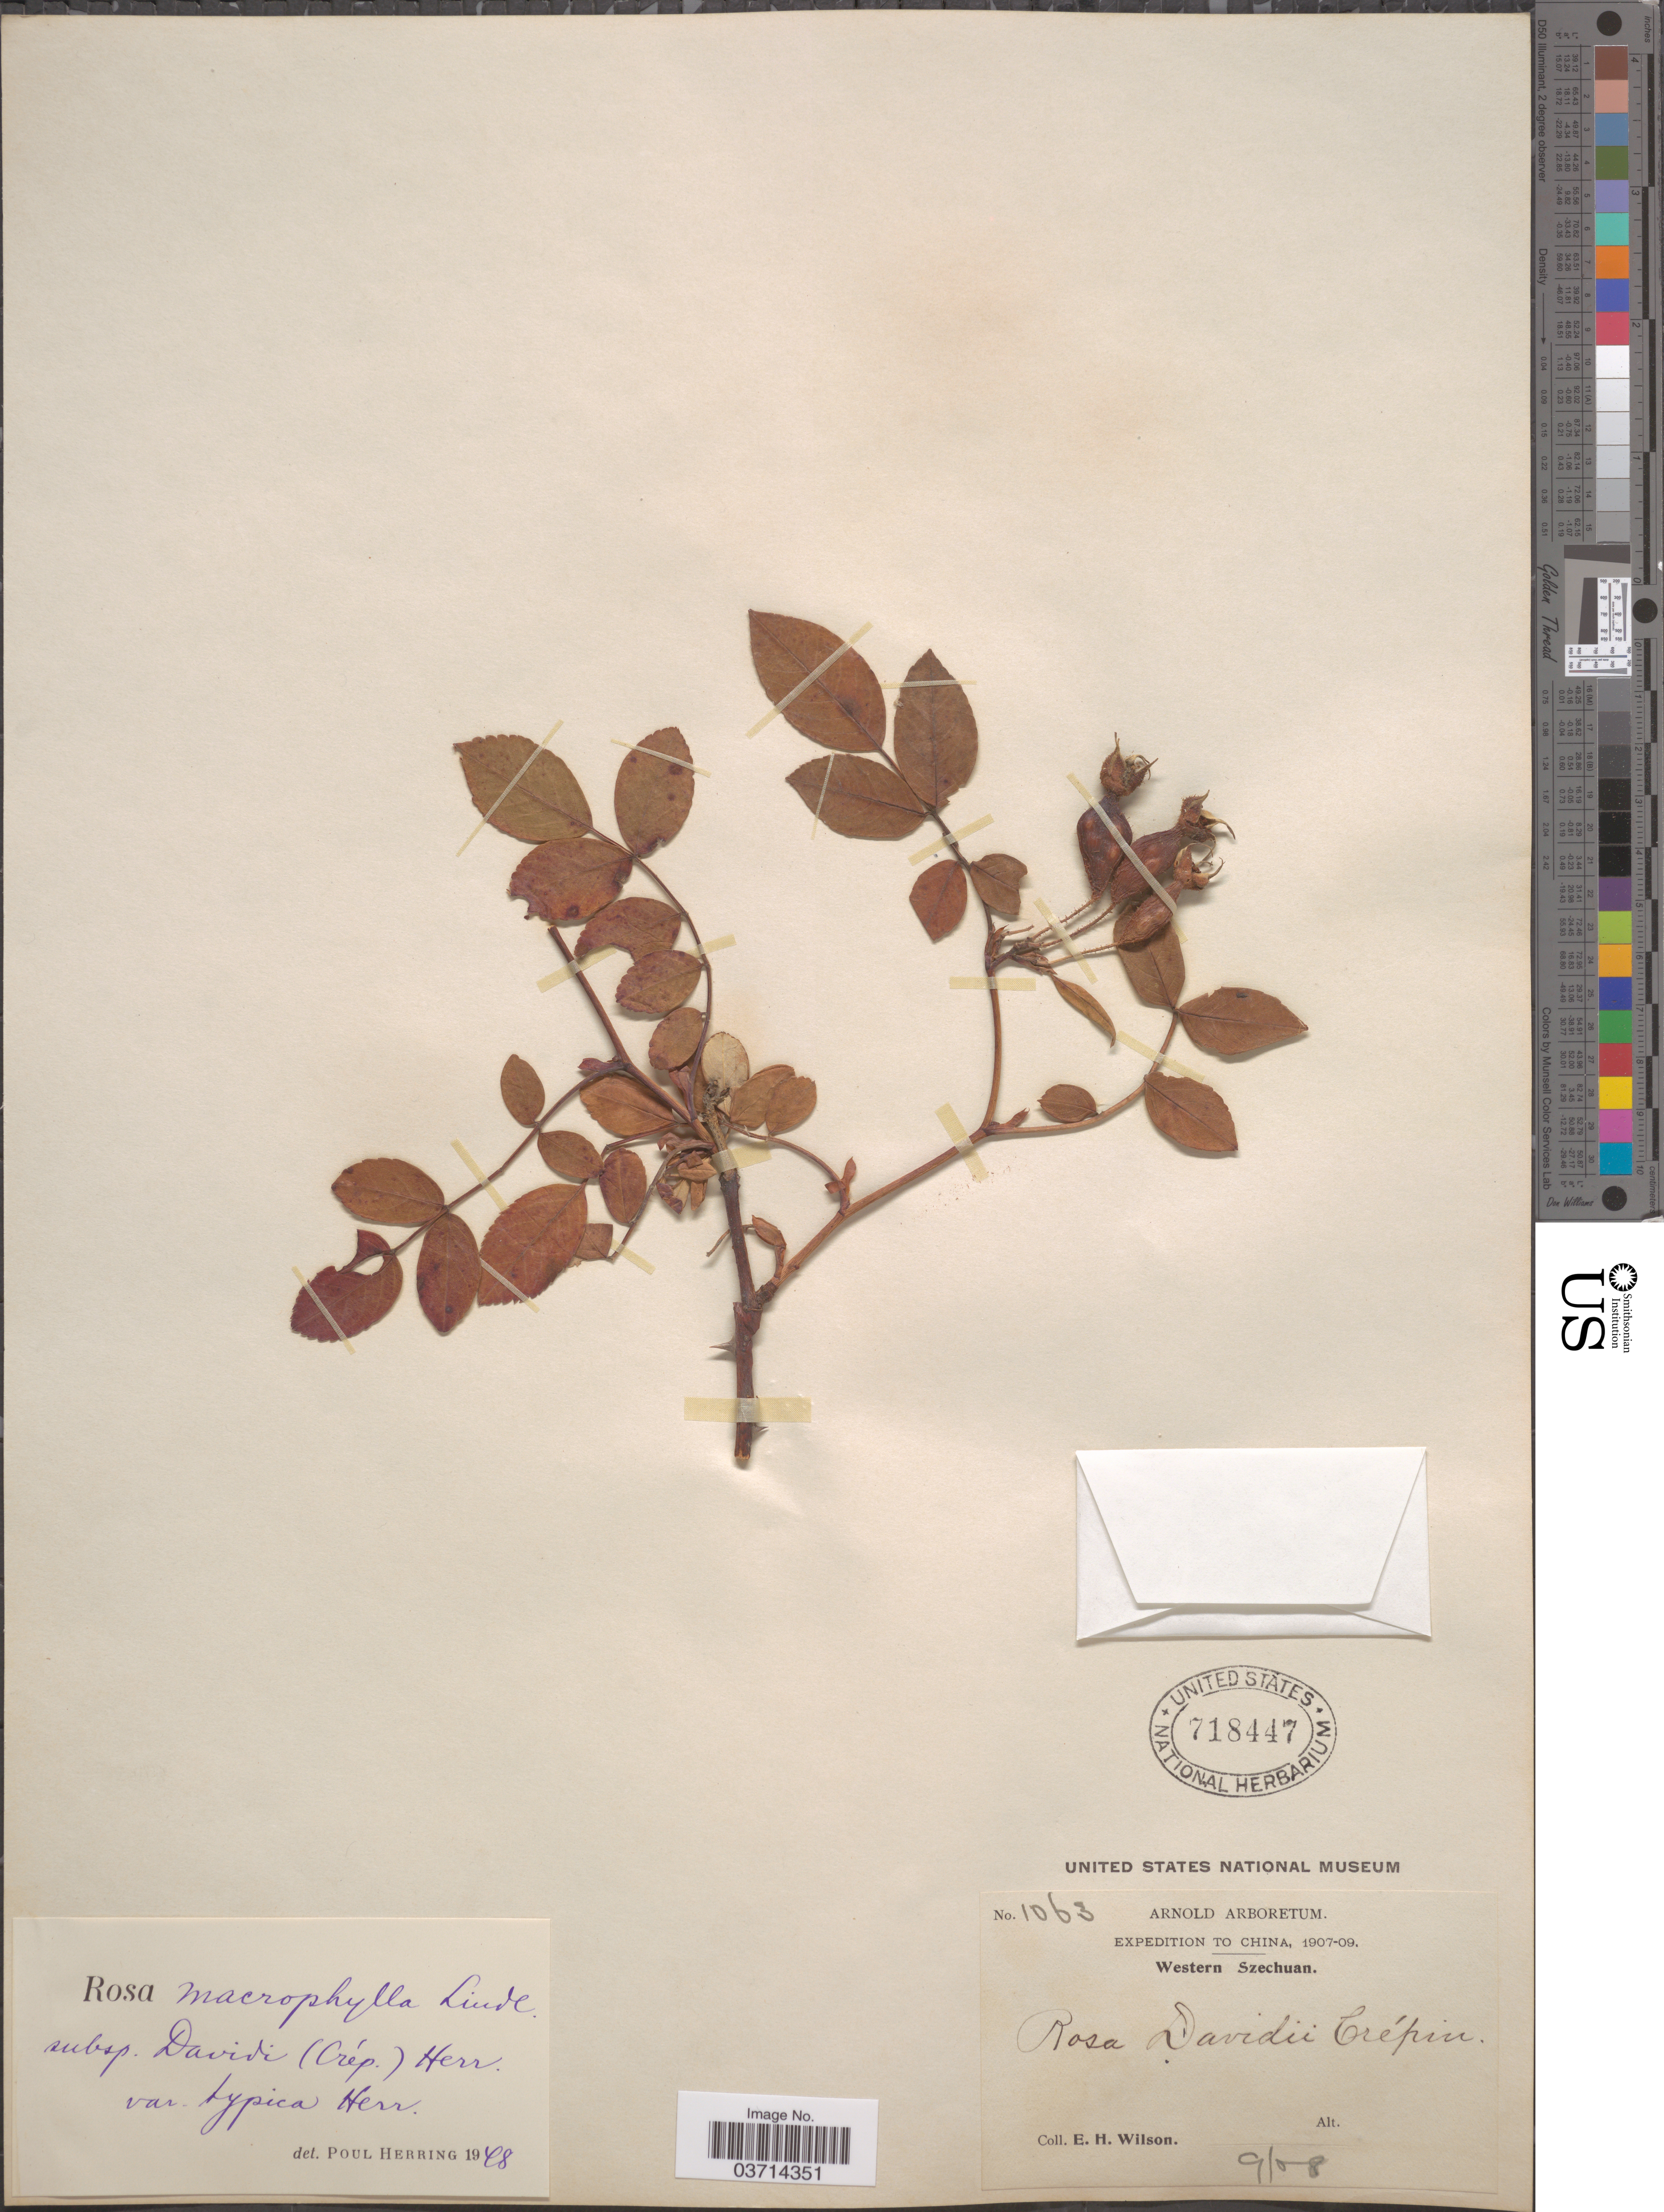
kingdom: Plantae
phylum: Tracheophyta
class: Magnoliopsida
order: Rosales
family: Rosaceae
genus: Rosa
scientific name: Rosa davidi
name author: Crép.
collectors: E. Wilson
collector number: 1063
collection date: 1908-09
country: China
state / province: Sichuan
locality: Western Szechuan.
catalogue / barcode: US 718447